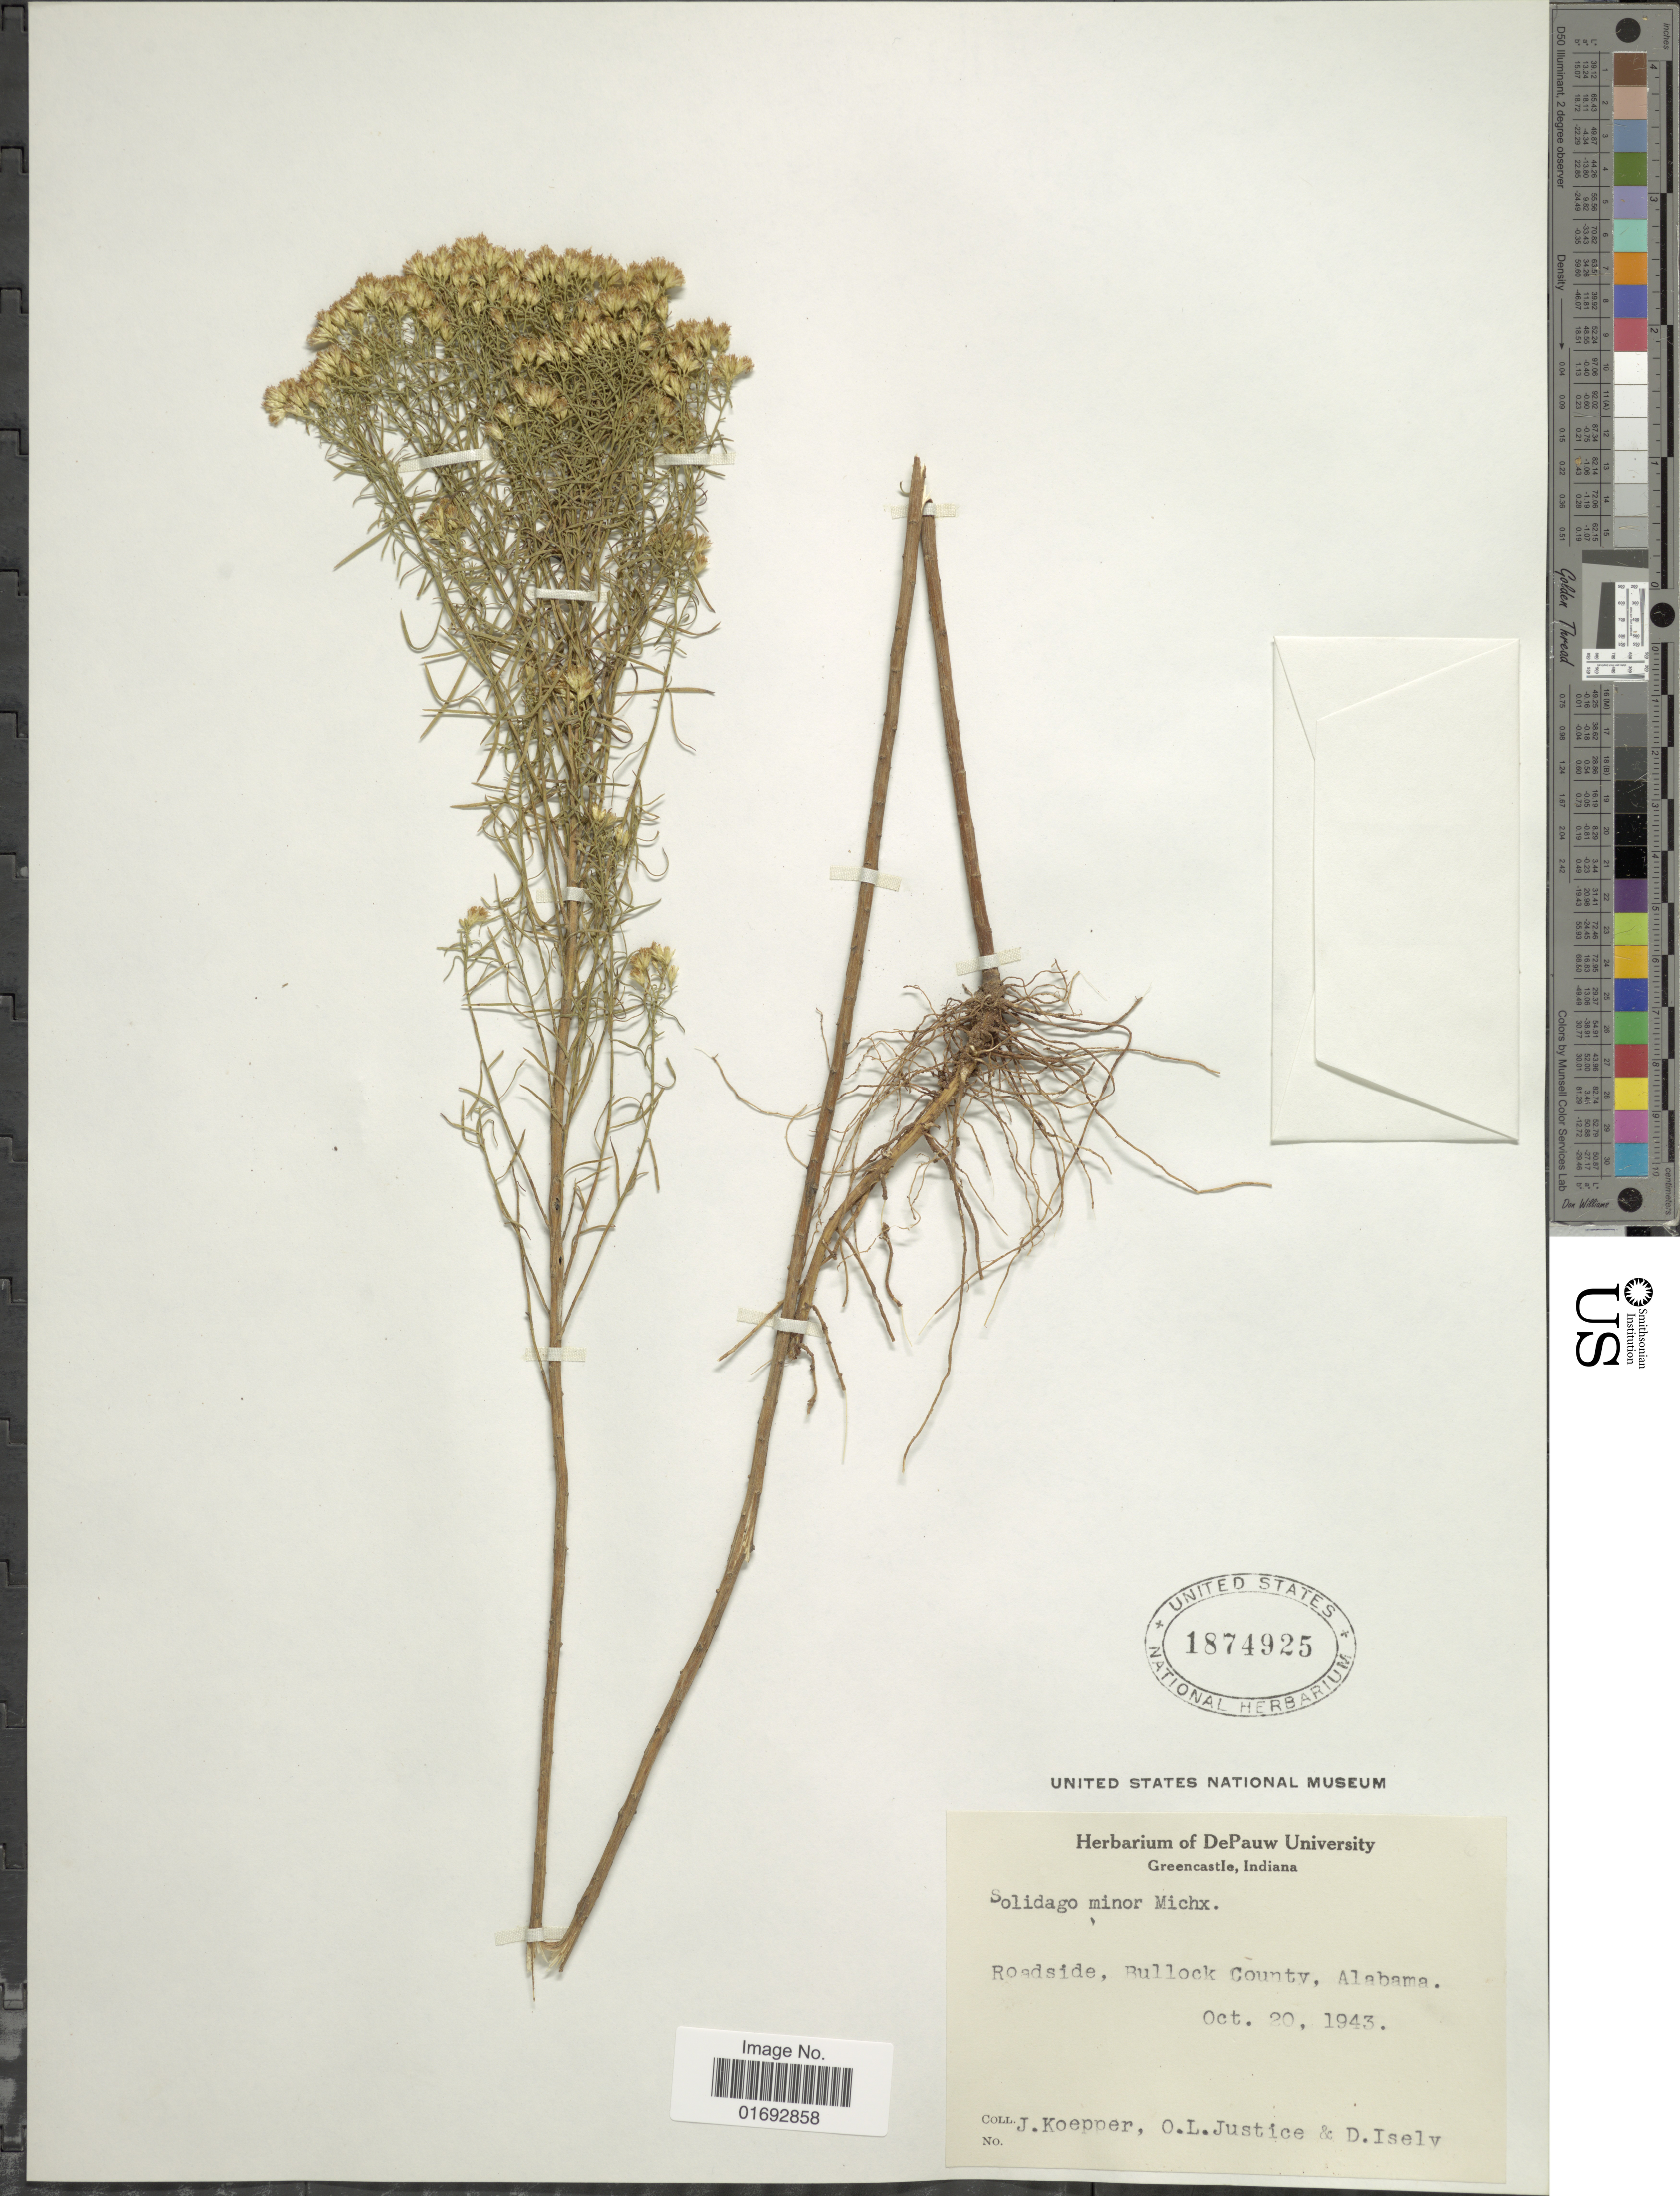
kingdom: Plantae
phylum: Tracheophyta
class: Magnoliopsida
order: Asterales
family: Asteraceae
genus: Euthamia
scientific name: Euthamia tenuifolia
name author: (Pursh) Nutt.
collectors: J. M. Koepper, O. Justice & D. Isely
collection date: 1943-10-20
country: United States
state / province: Alabama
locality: Bullock County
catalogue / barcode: US 1874925